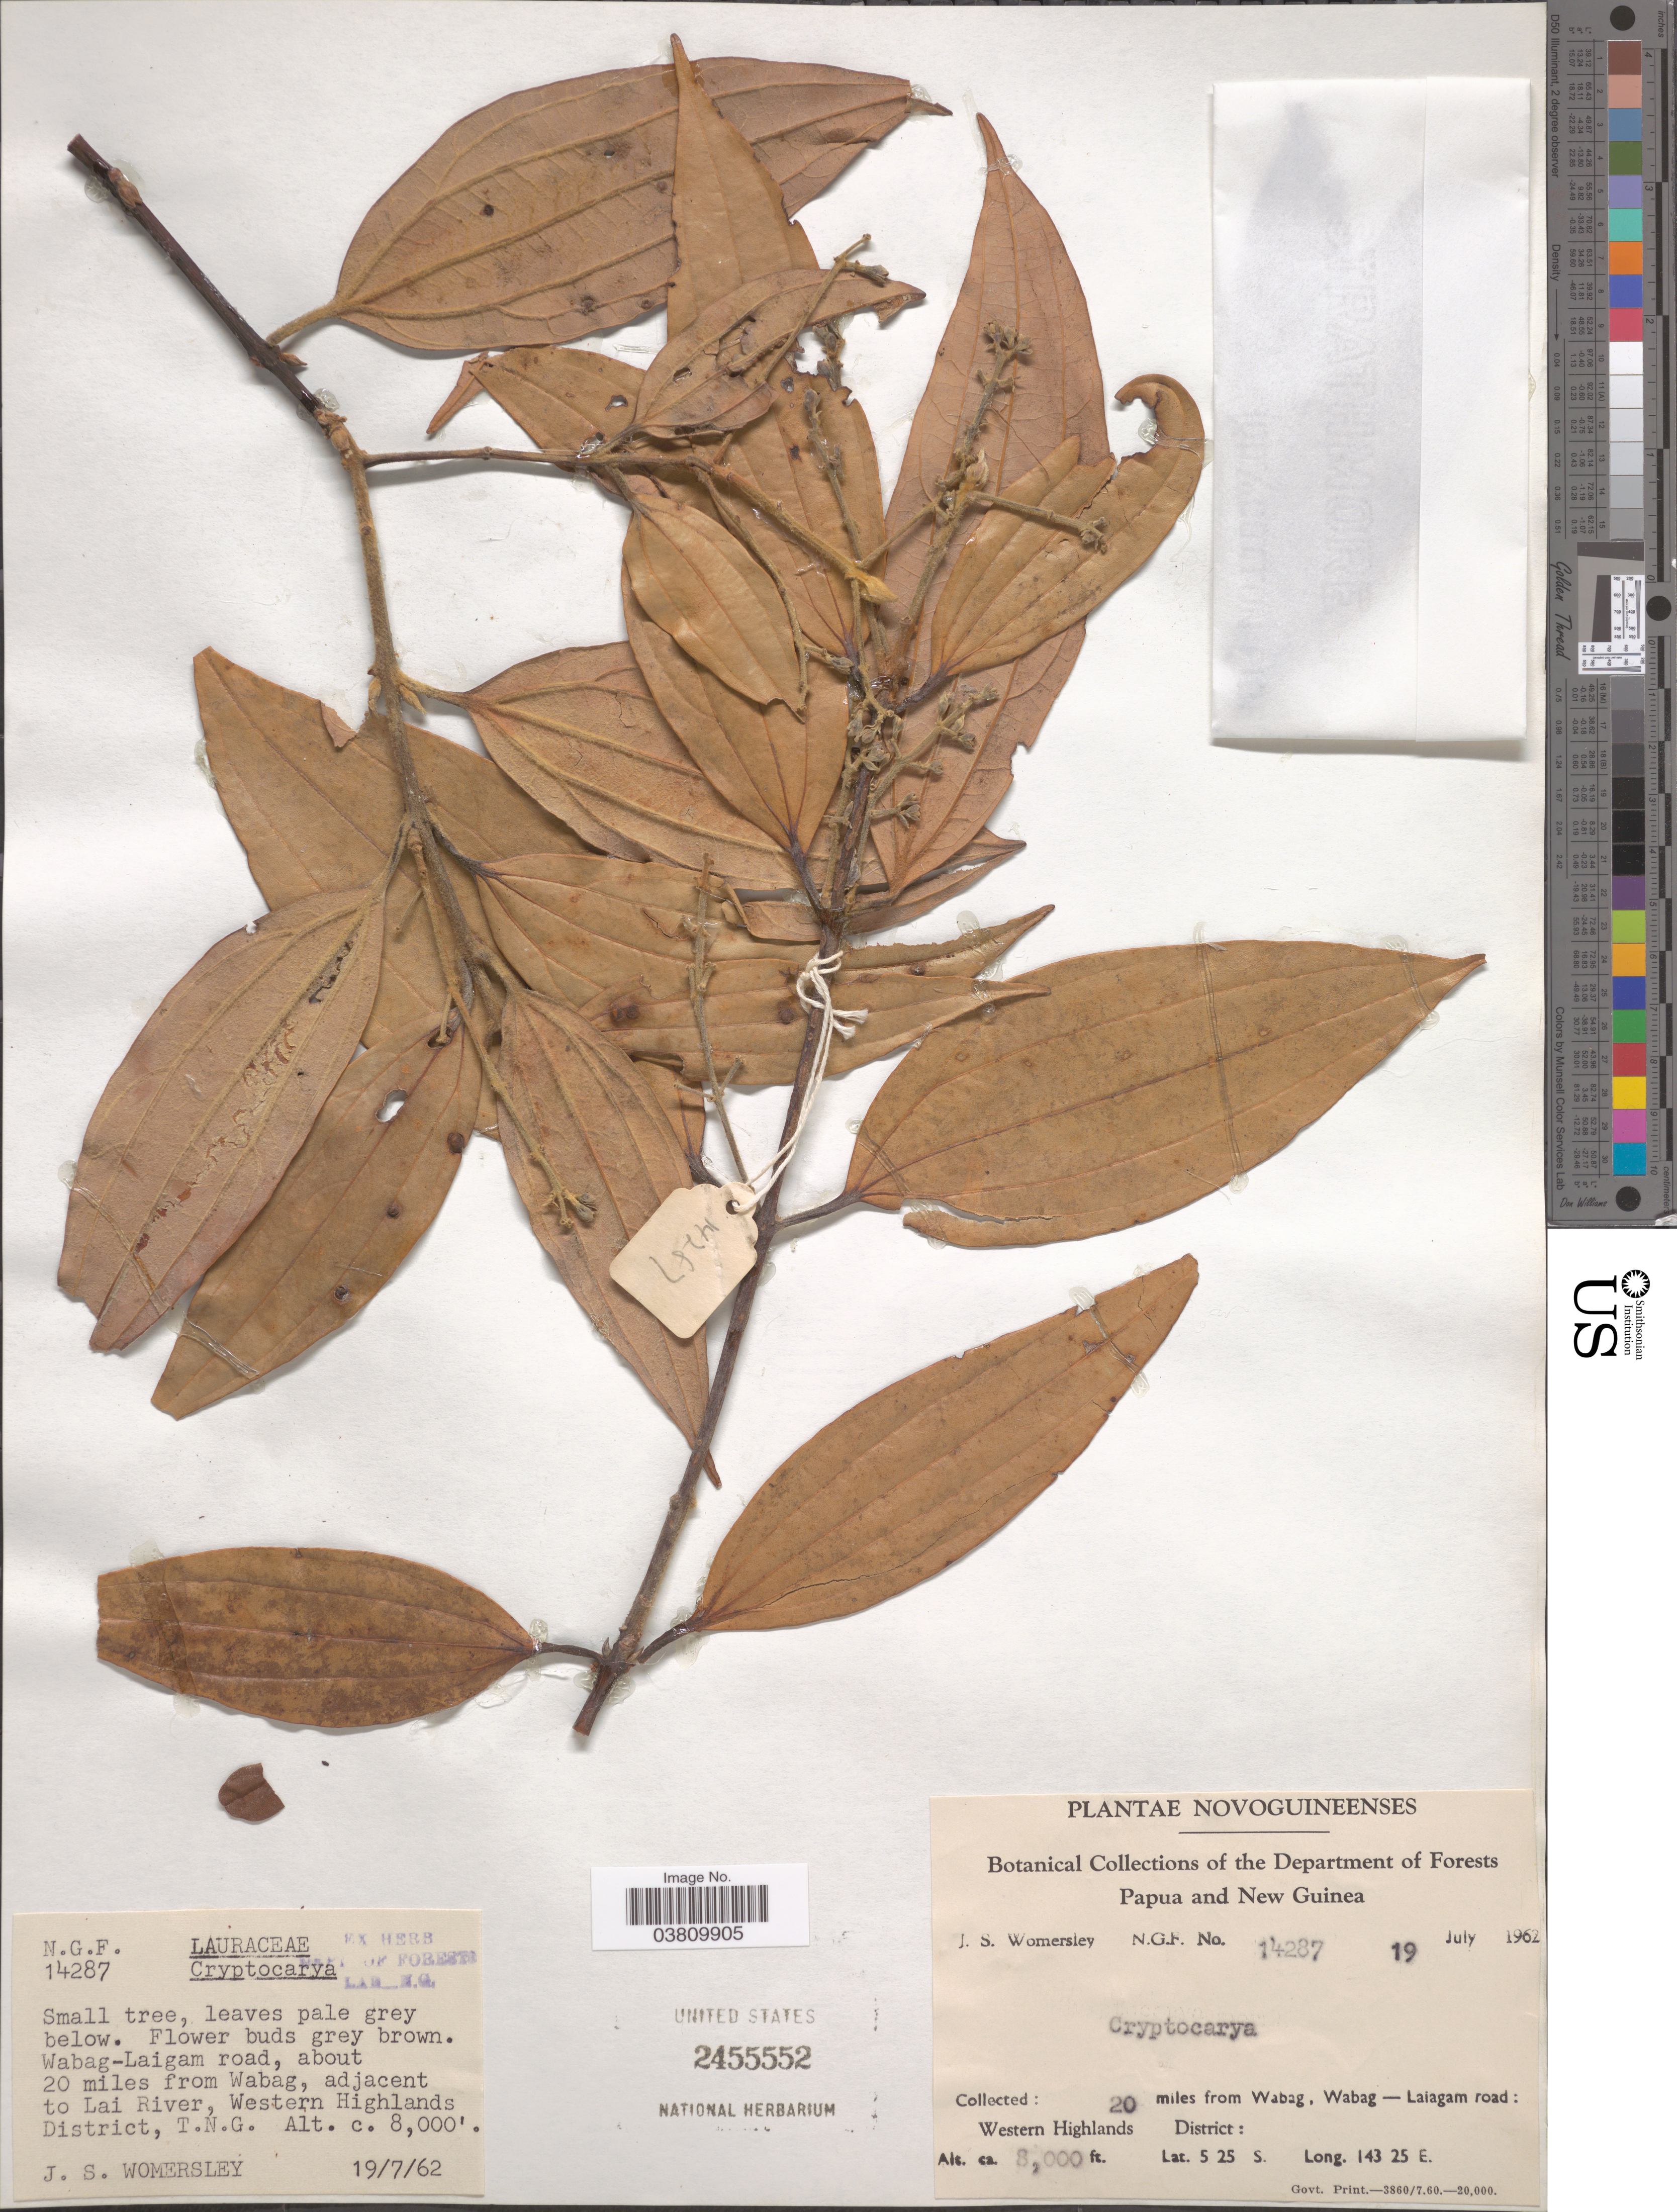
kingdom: Plantae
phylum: Tracheophyta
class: Magnoliopsida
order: Laurales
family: Lauraceae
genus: Cryptocarya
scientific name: Cryptocarya sp.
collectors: J. S. Womersley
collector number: NGF 14287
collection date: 1962-07-19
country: Papua New Guinea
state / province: Western Highlands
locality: Wabag-Laigam road, about 20 miles from Wabag, adjacent to Lai River, Western Highlands District, T.N.G.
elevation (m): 2438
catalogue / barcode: US 2455552